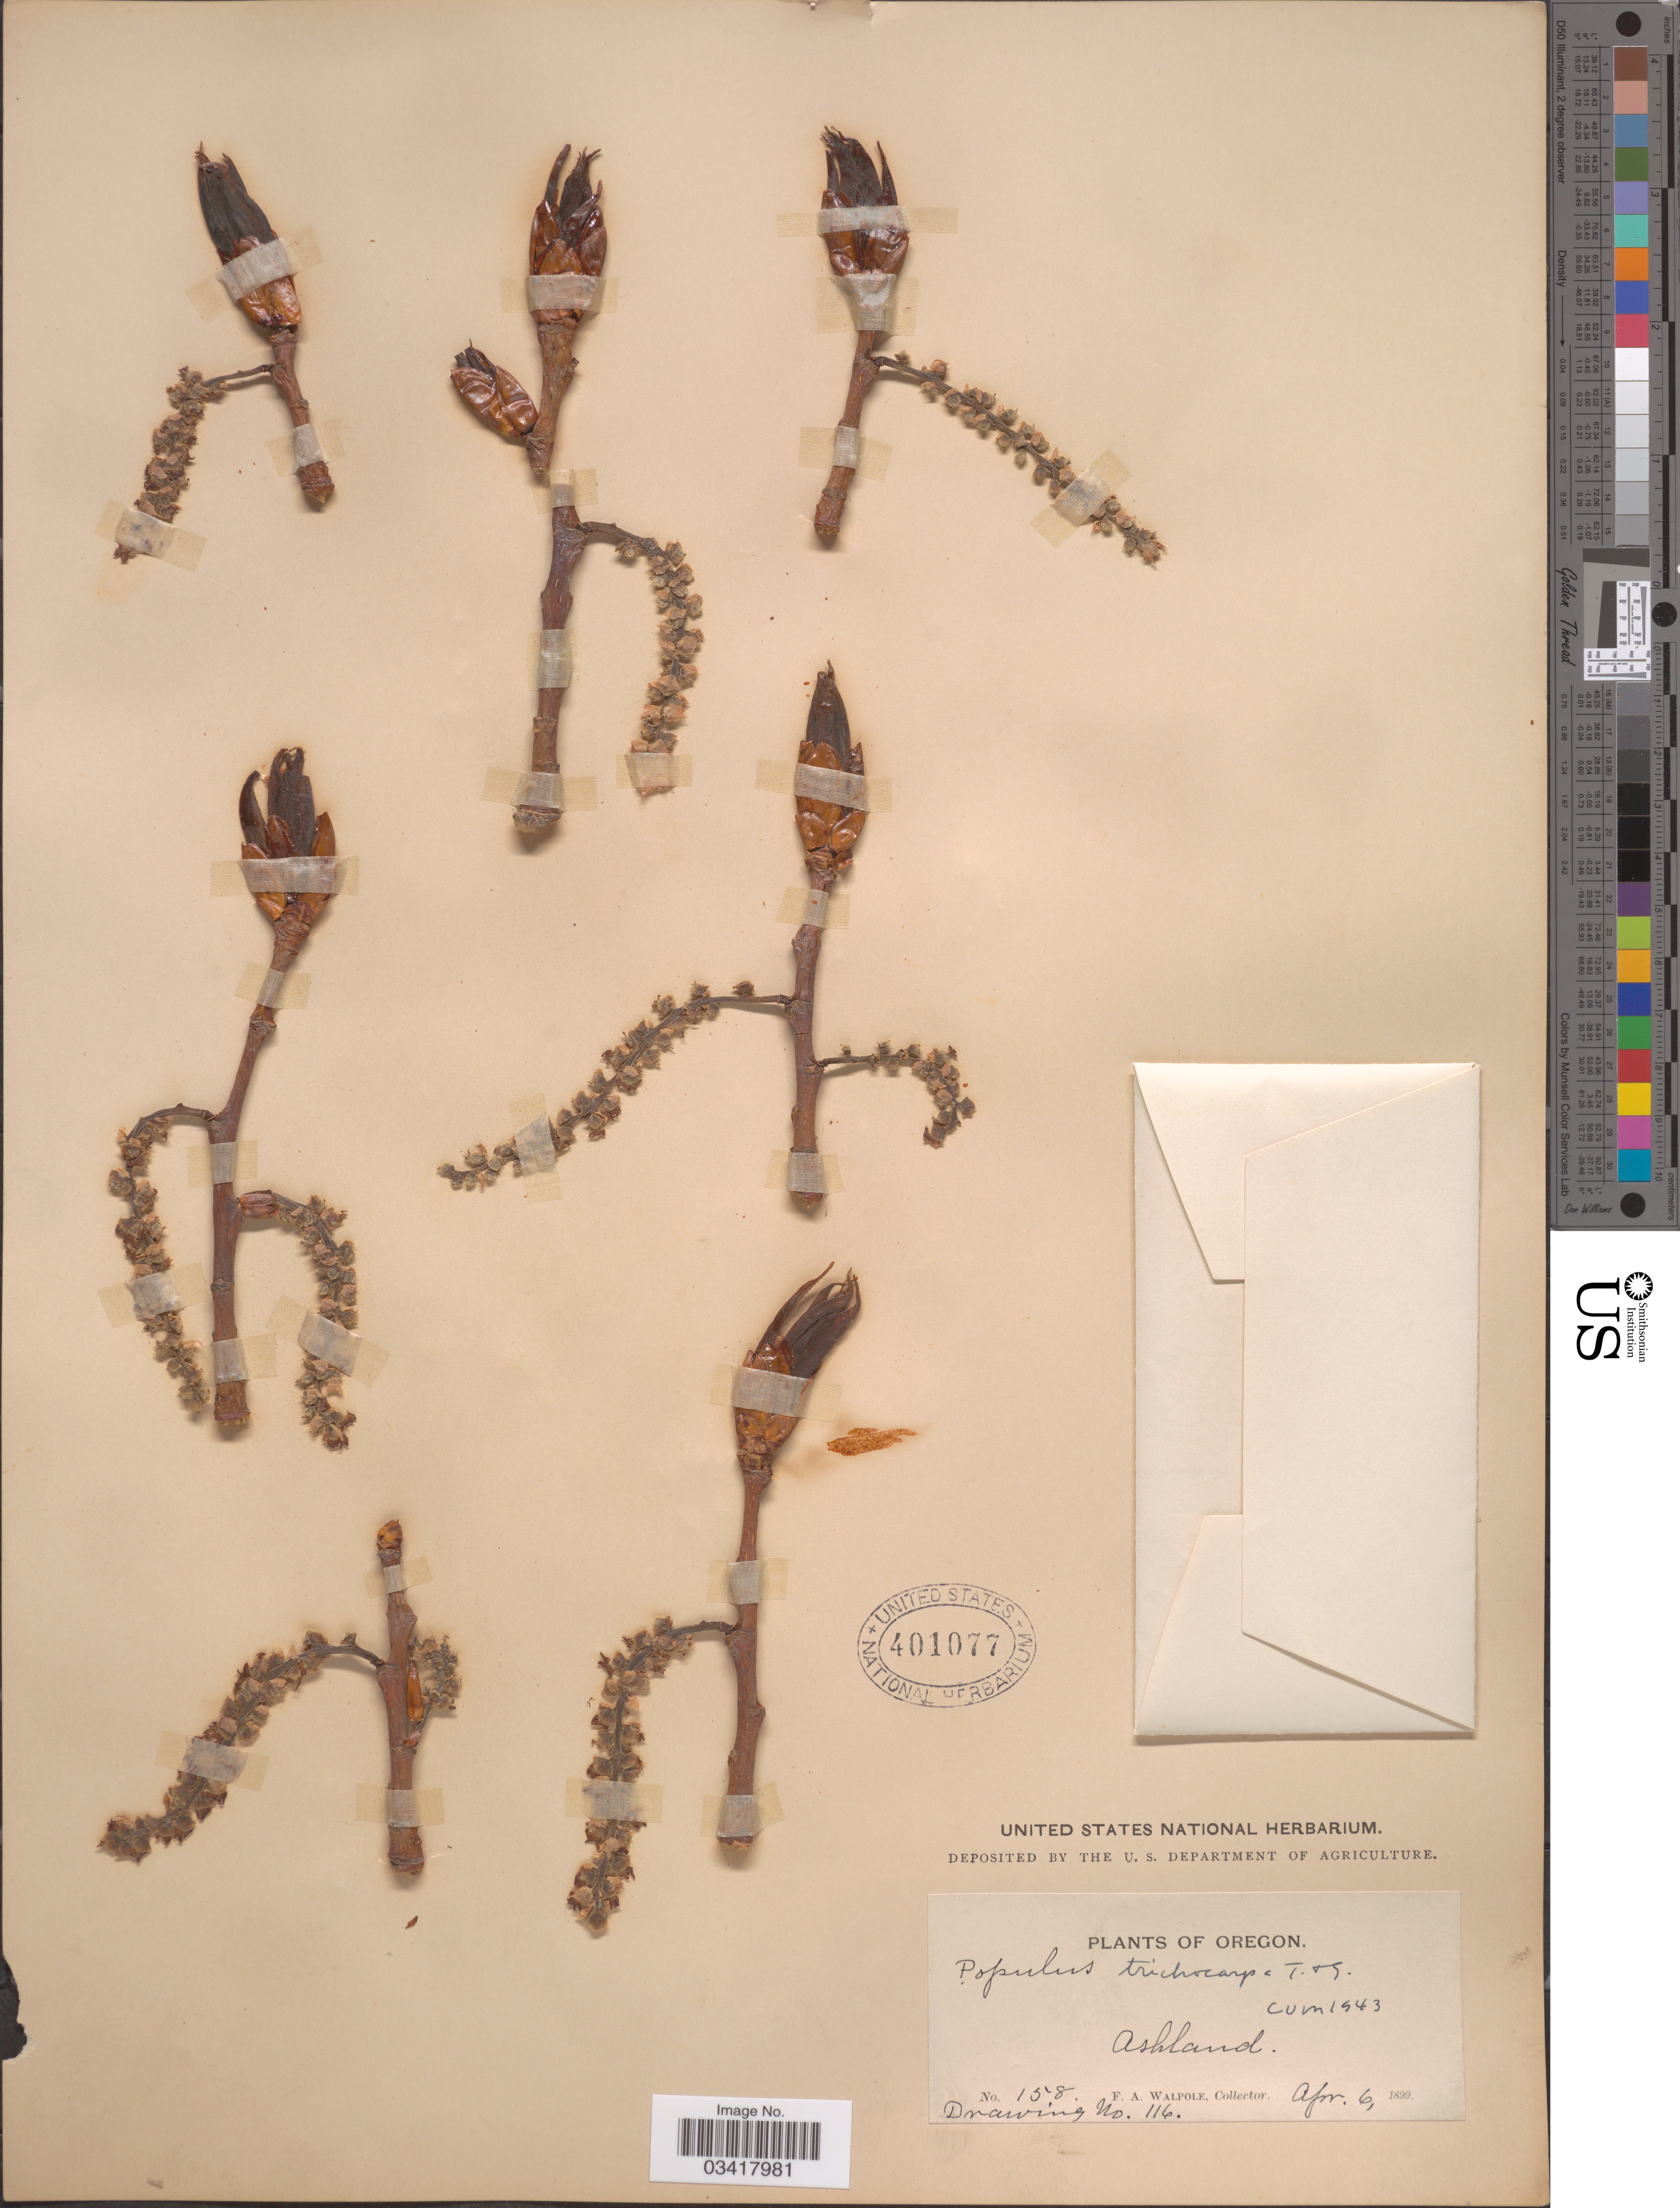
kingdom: Plantae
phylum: Tracheophyta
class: Magnoliopsida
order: Malpighiales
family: Salicaceae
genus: Populus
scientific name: Populus trichocarpa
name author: Torr. & A. Gray ex W. Hook.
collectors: F. Walpole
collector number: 158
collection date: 1899-04-06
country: United States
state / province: Oregon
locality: Ashland.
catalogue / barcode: US 401077